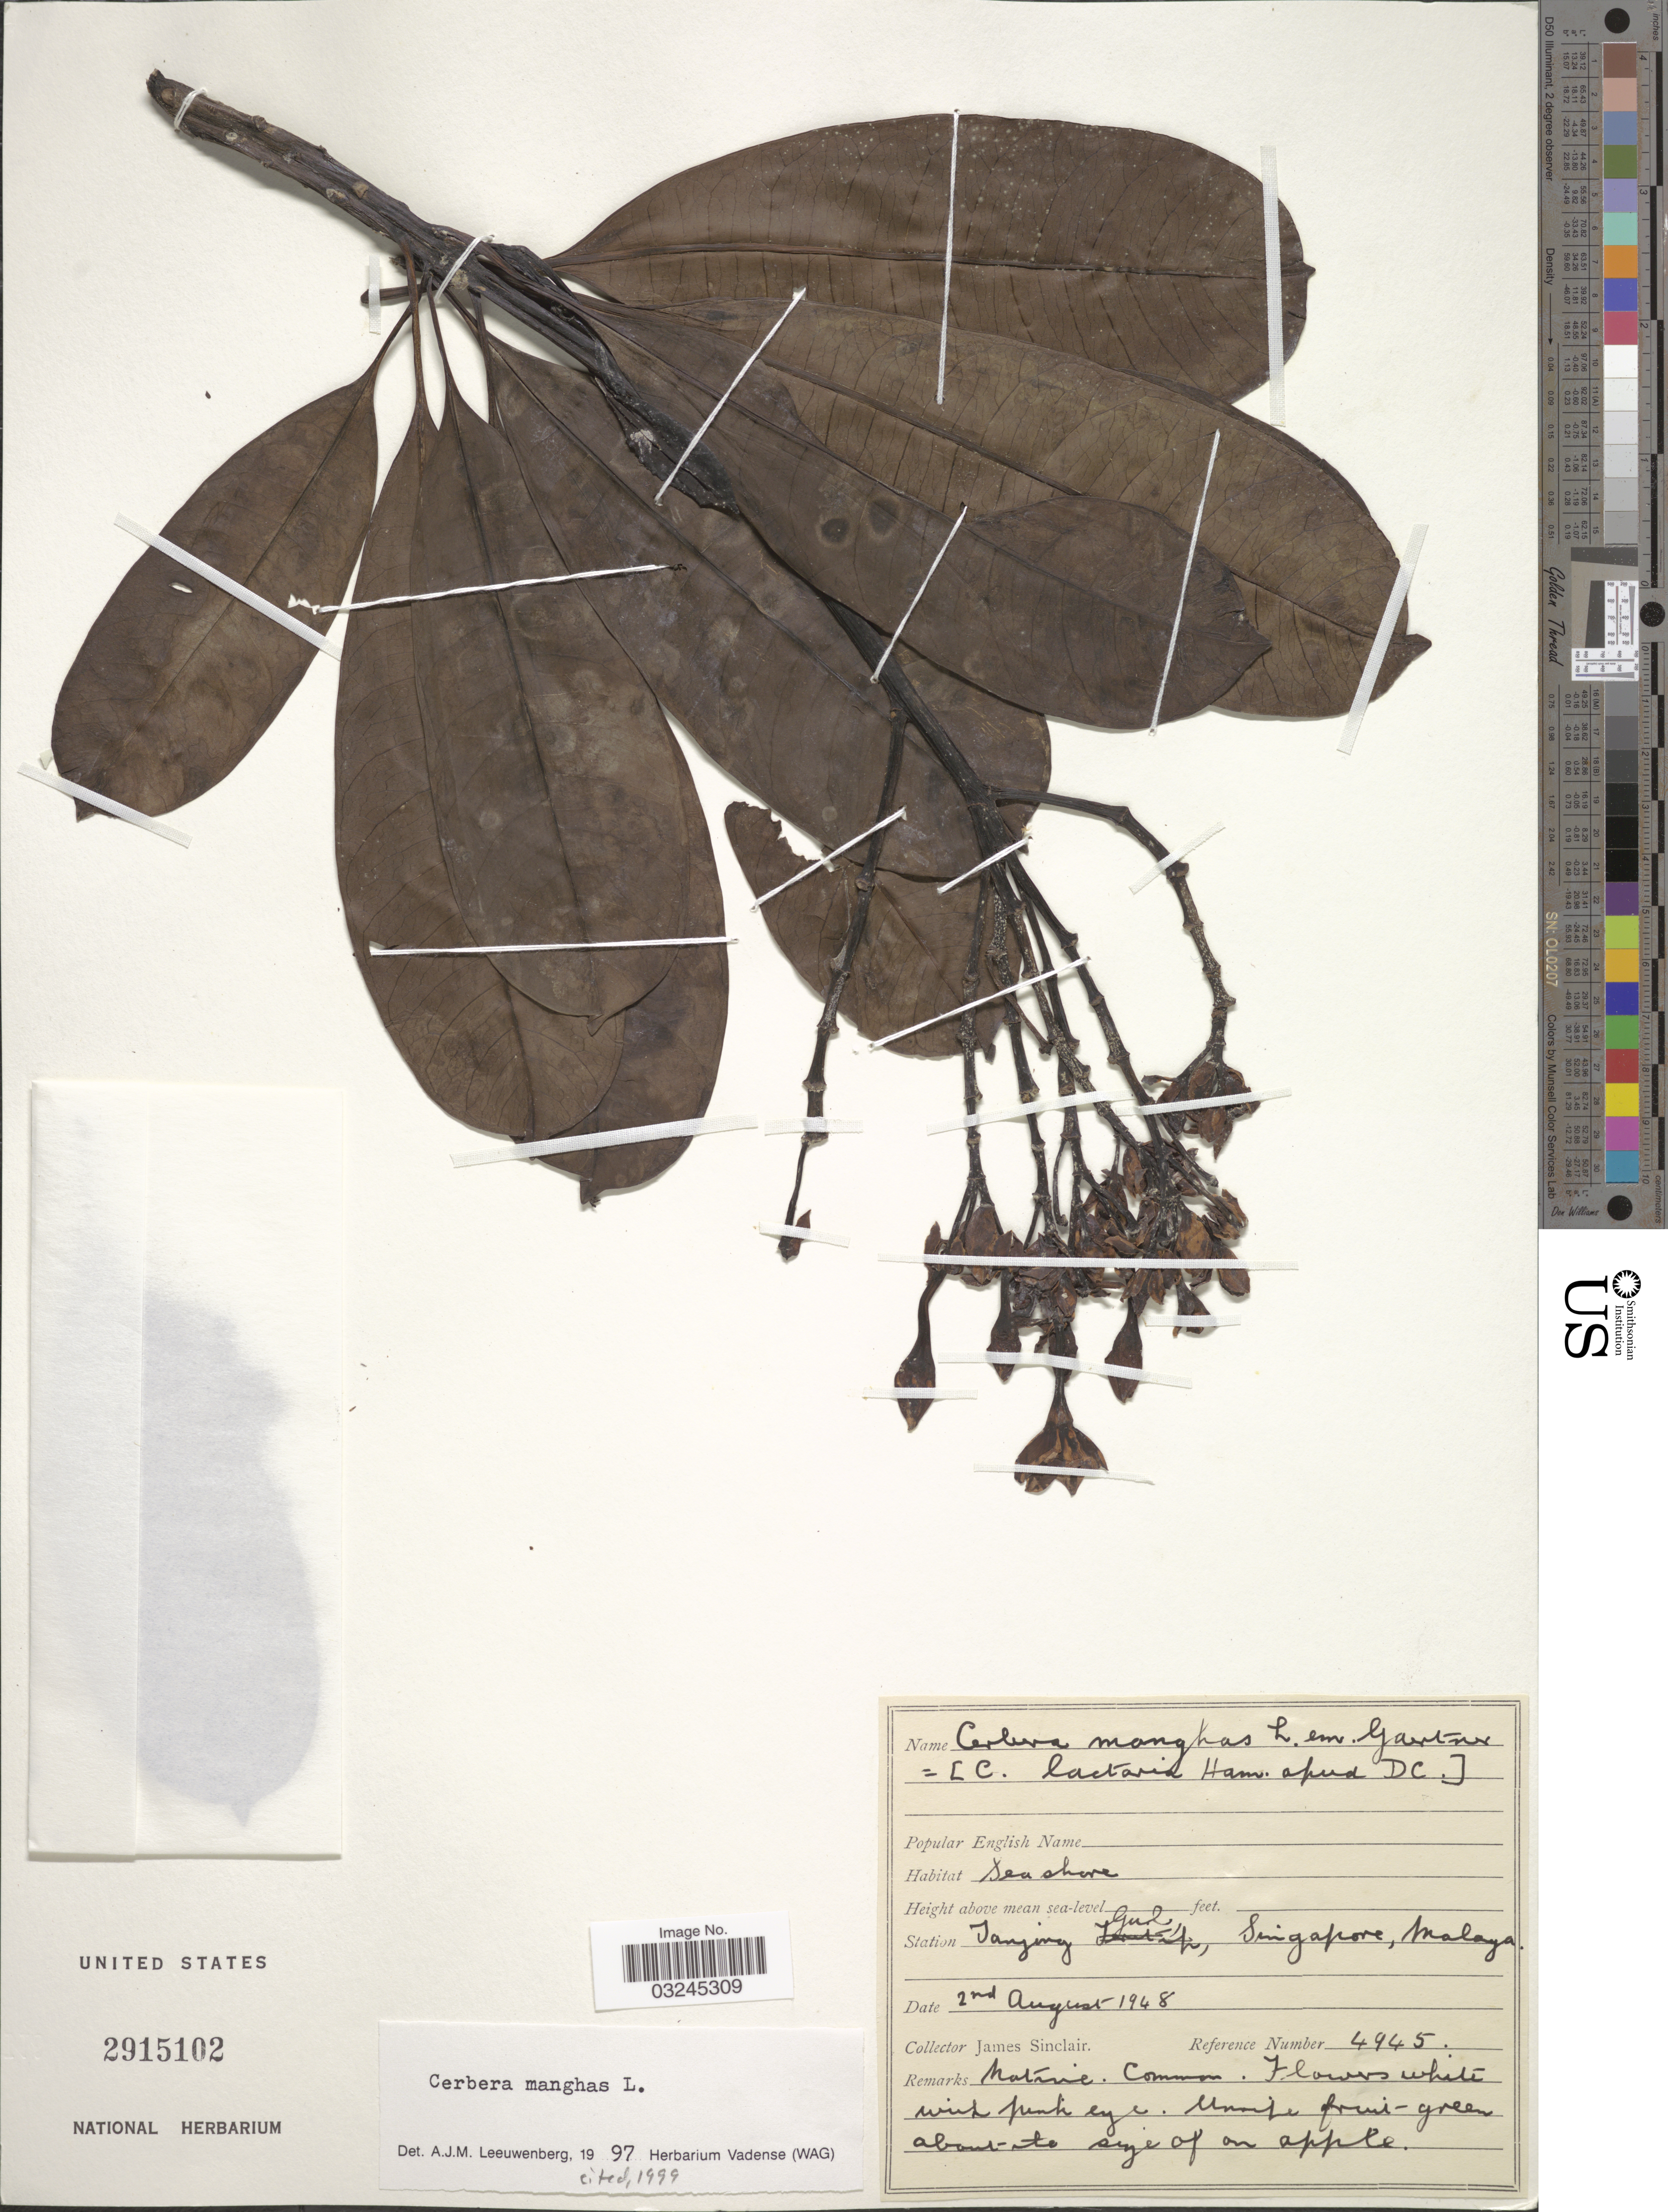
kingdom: Plantae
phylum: Tracheophyta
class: Magnoliopsida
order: Gentianales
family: Apocynaceae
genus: Cerbera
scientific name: Cerbera manghas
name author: L.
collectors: J. Sinclair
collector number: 4945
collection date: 1948-08-02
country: Singapore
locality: Station Tanjong Gul, Malaya.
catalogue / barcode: US 2915102